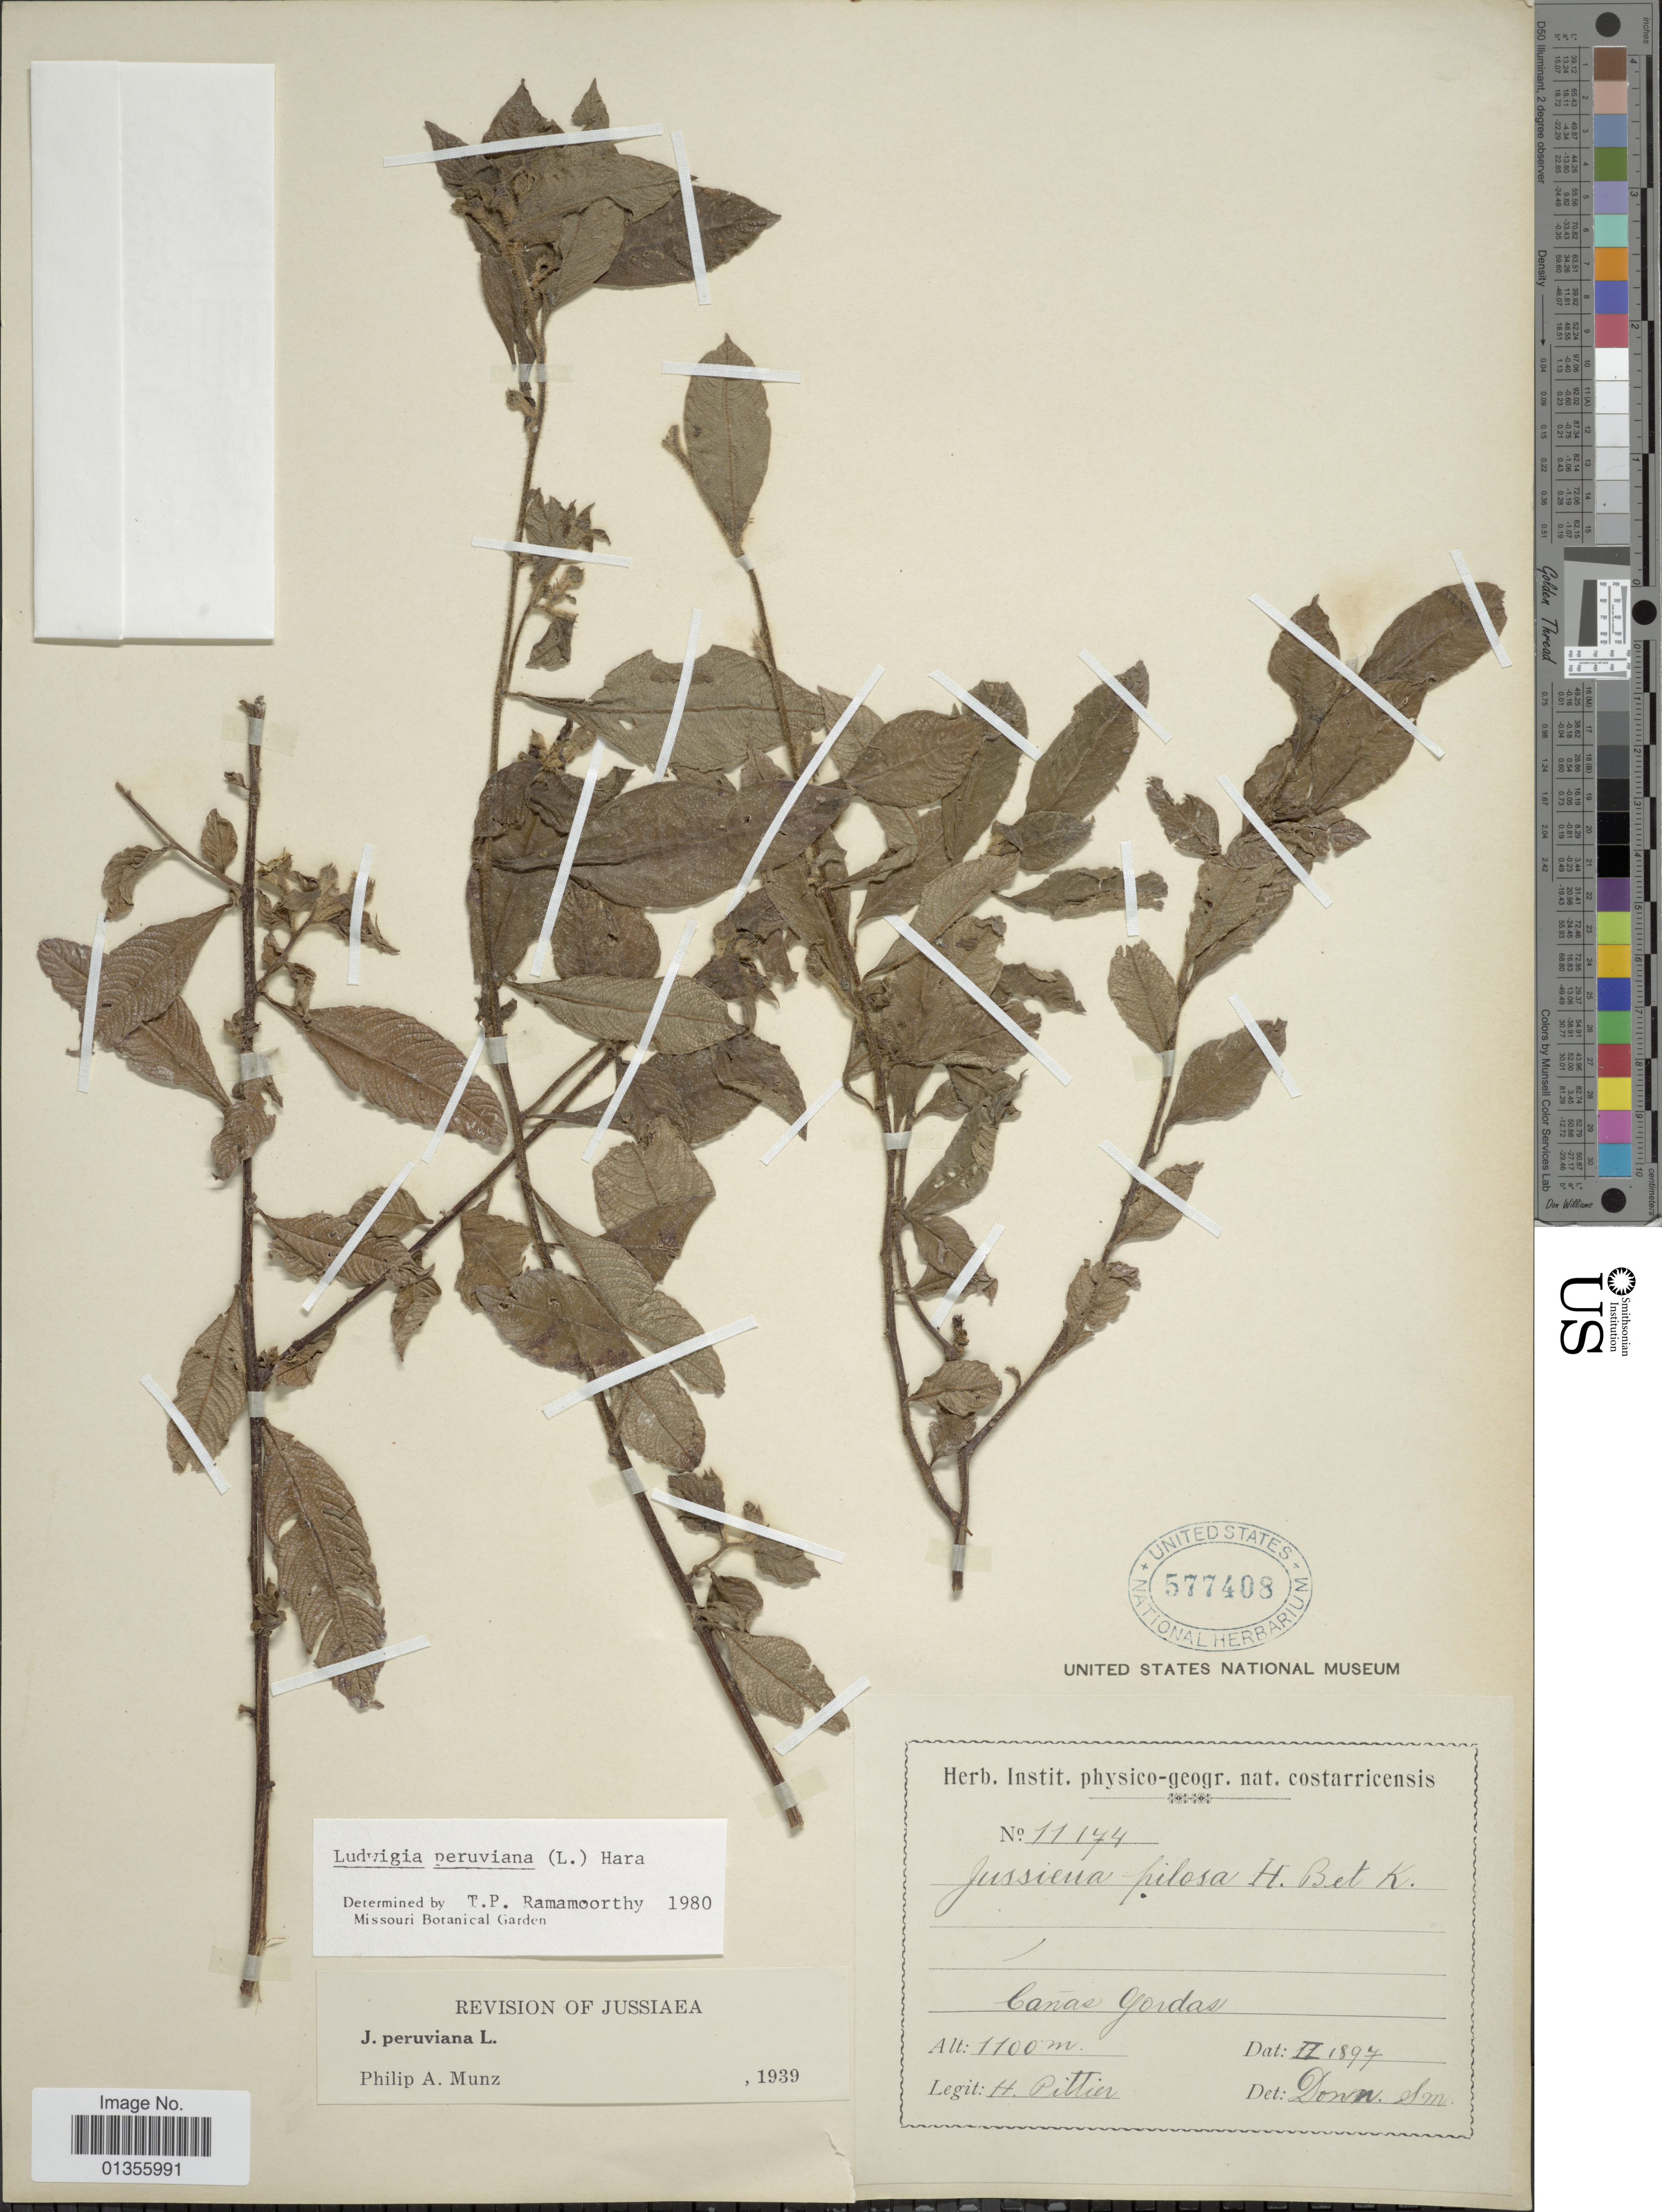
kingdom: Plantae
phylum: Tracheophyta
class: Magnoliopsida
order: Myrtales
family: Onagraceae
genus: Ludwigia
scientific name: Ludwigia peruviana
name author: (L.) H. Hara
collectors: H. F. Pittier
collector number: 11174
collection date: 1897-02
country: Costa Rica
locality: Cañas Gordas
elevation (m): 1100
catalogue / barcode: US 577408